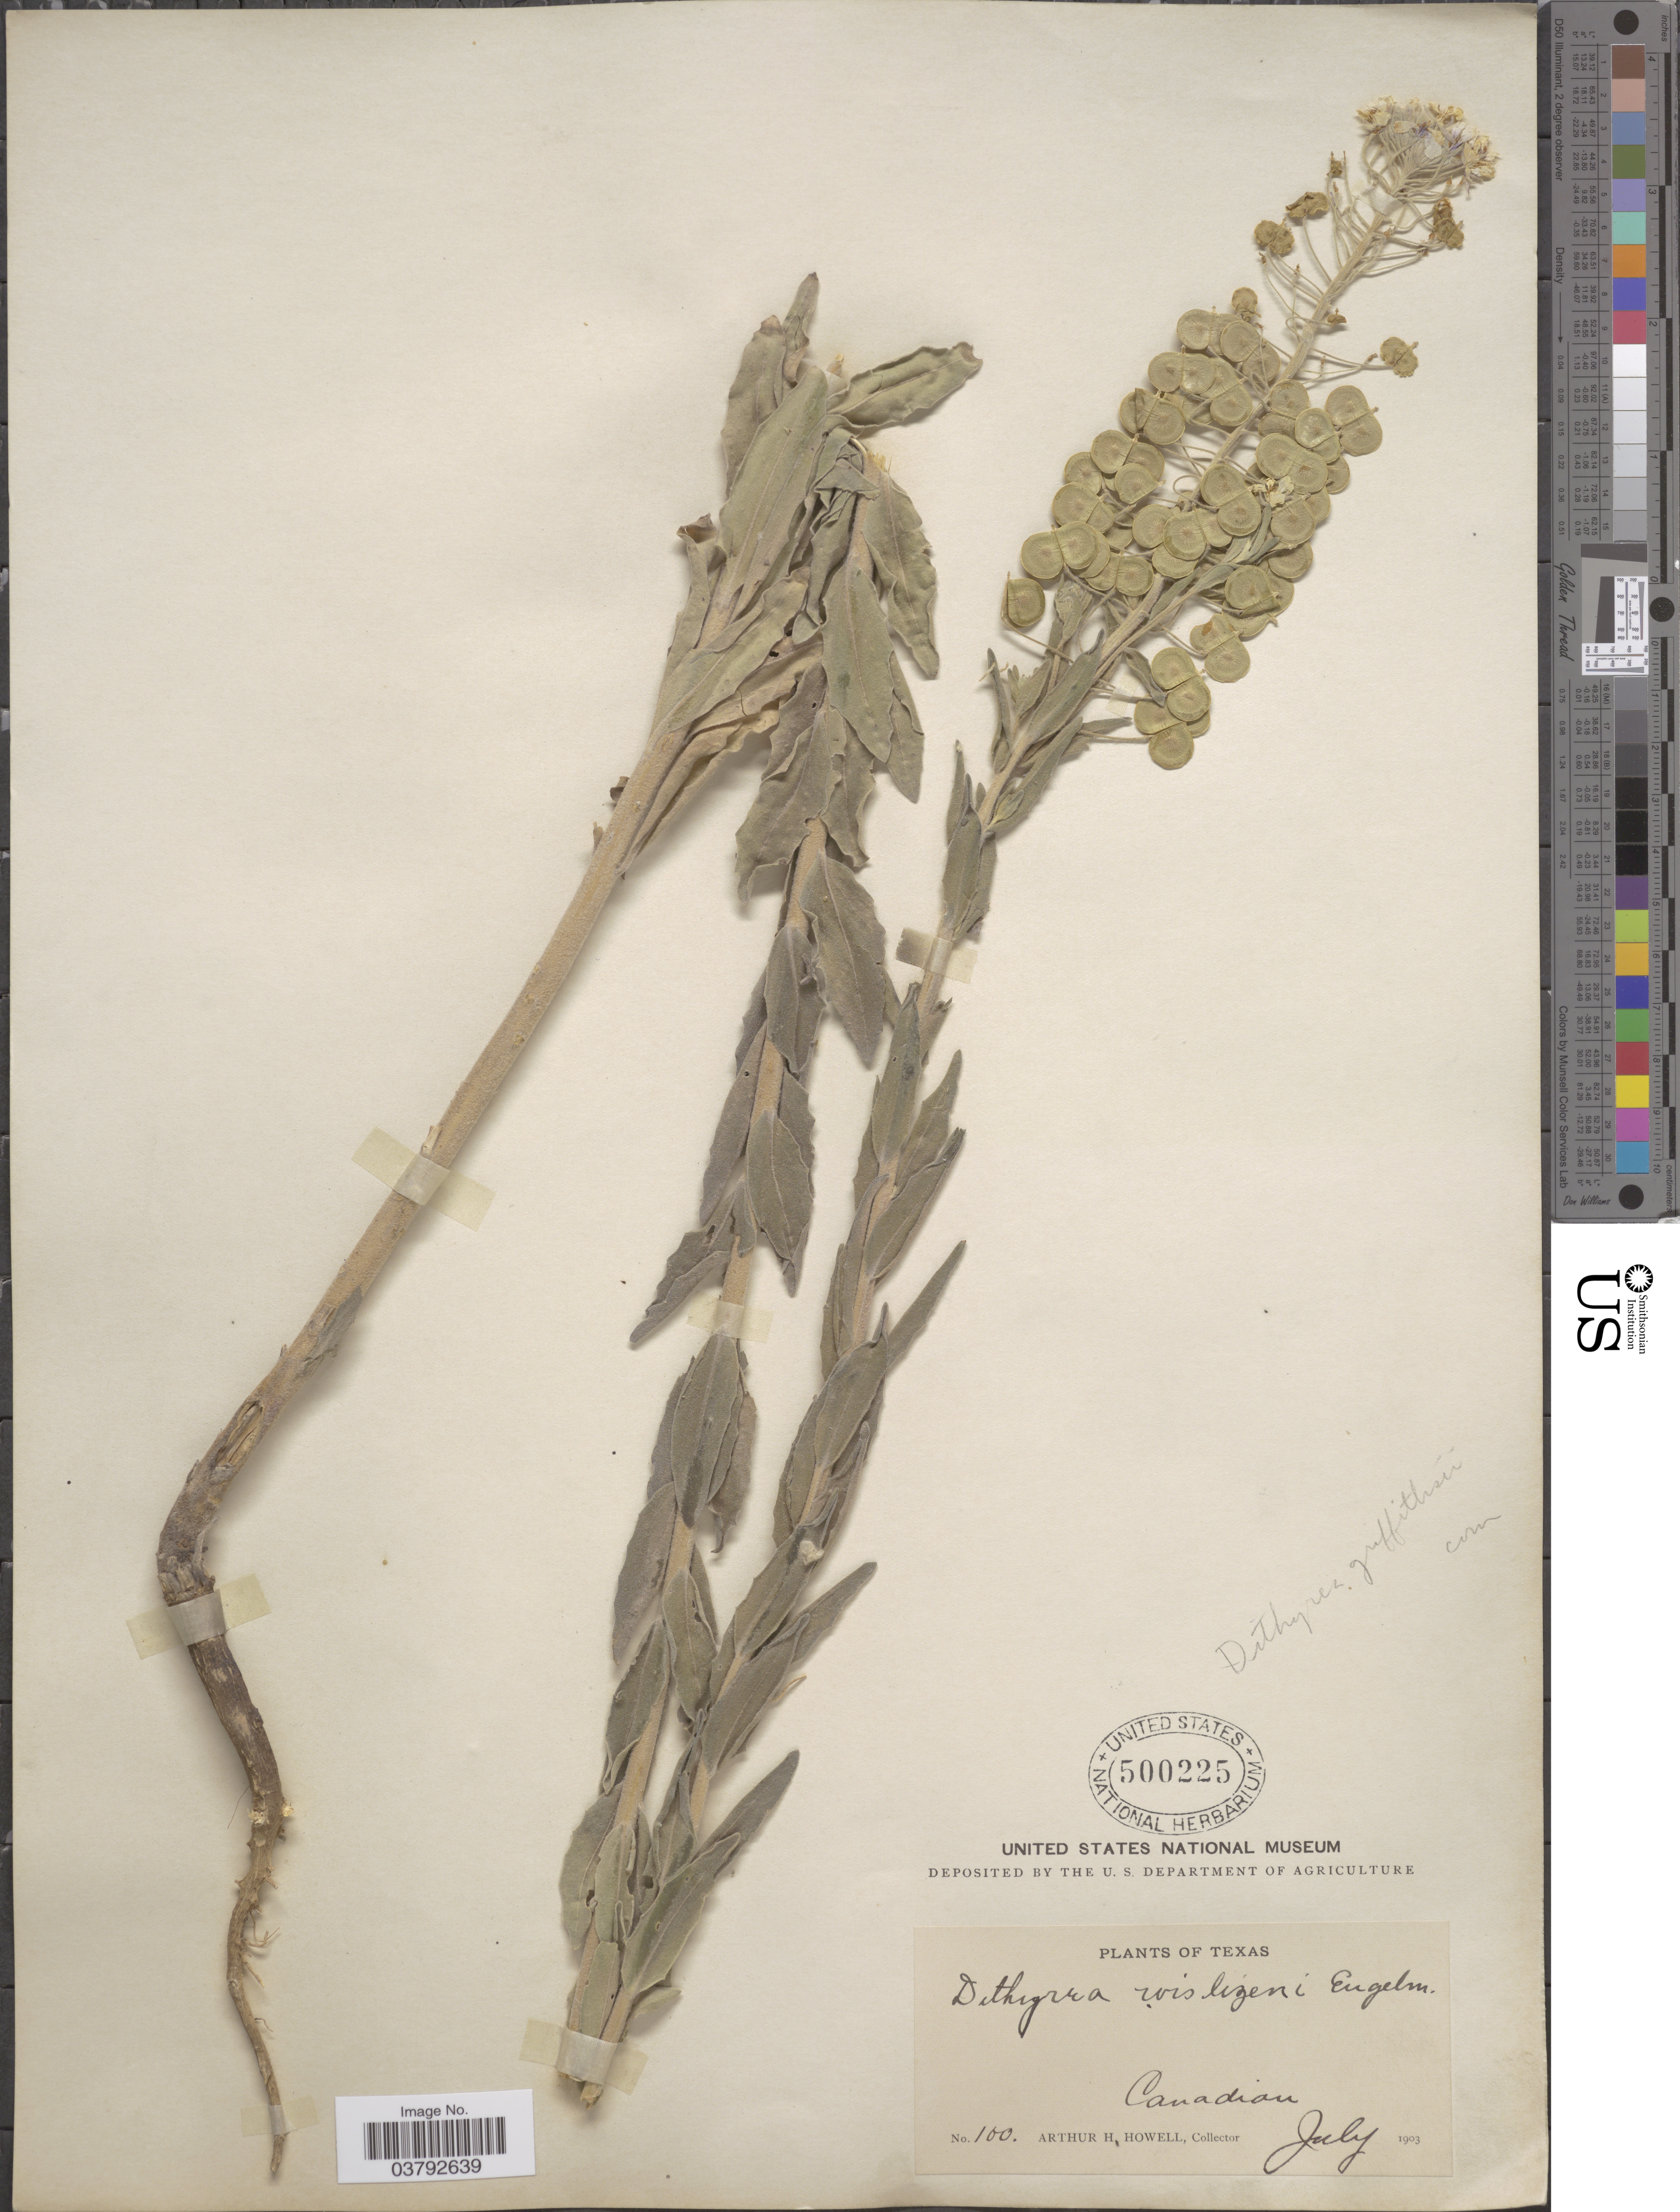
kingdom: Plantae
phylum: Tracheophyta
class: Magnoliopsida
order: Brassicales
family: Brassicaceae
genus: Dithyrea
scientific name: Dithyrea wislizeni var. griffithsii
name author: (Wooton & Standl.) Payson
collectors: A. H. Howell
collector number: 100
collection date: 1903-07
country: United States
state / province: Texas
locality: Canadian.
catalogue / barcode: US 500225